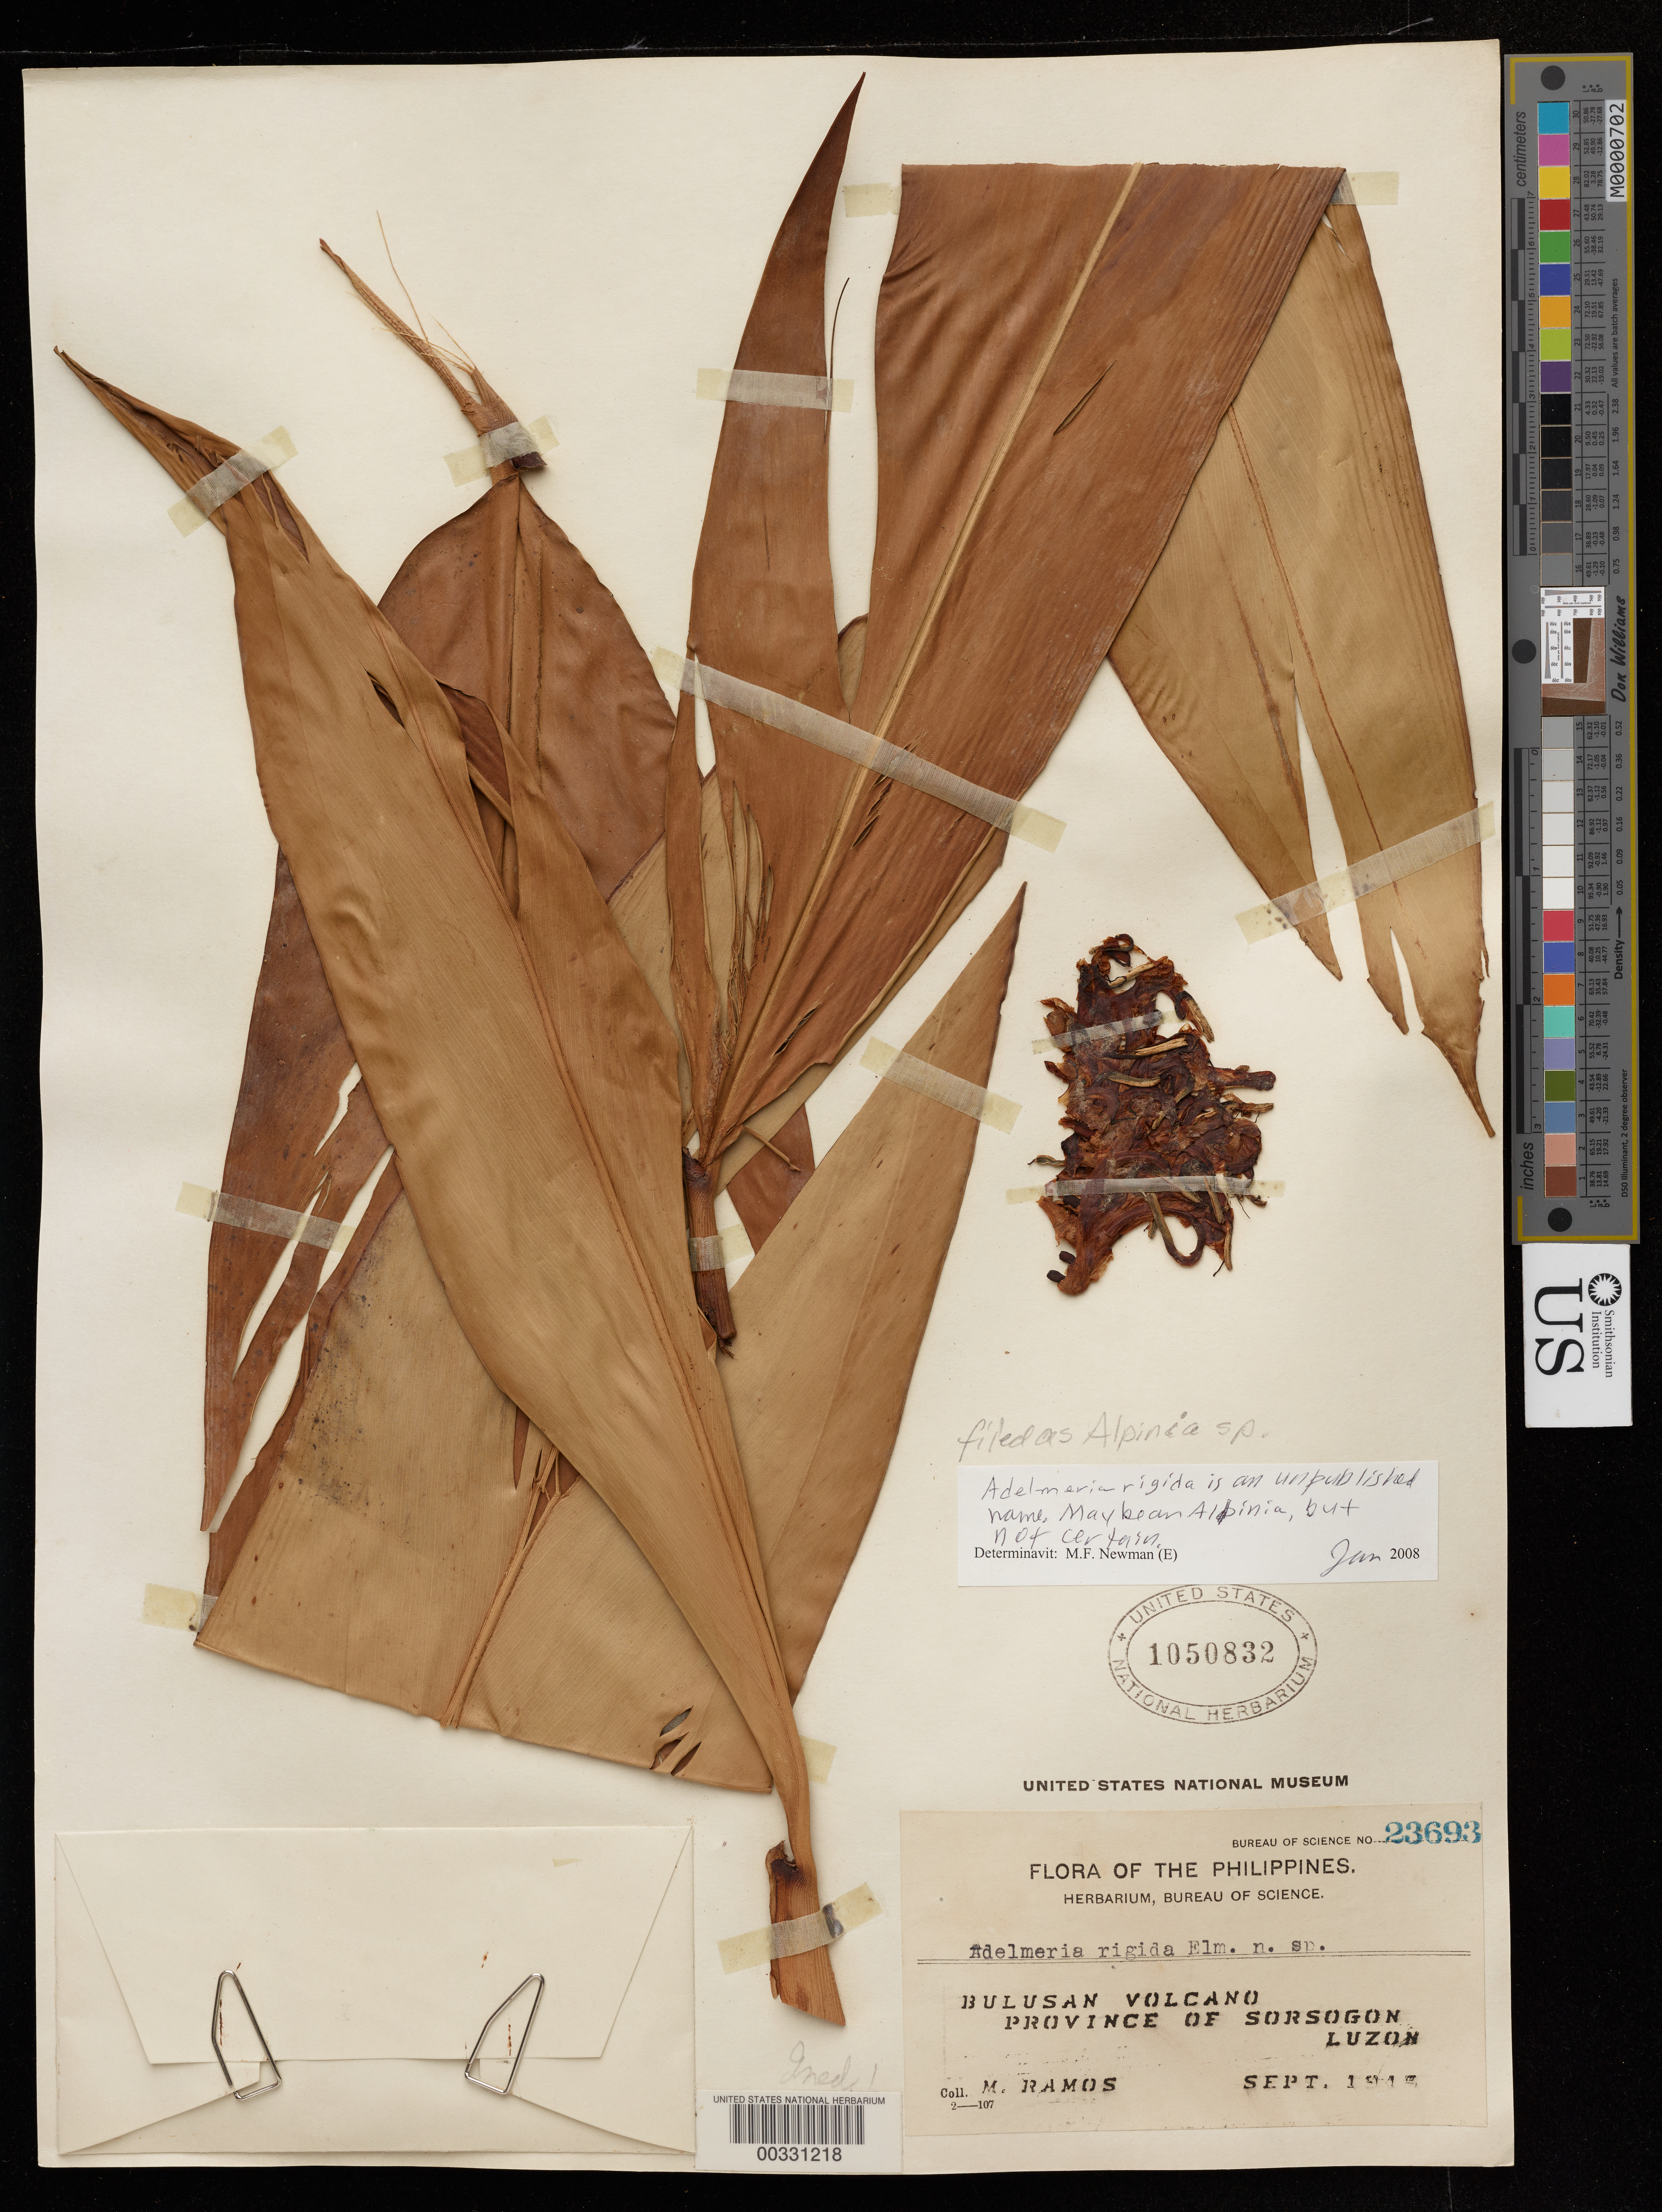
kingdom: Plantae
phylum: Tracheophyta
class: Liliopsida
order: Zingiberales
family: Zingiberaceae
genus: Alpinia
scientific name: Alpinia sp.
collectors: M. Ramos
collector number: Bur. Sci. 23693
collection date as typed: Sep 191-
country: Philippines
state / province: Bicol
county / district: Sorsogon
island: Luzon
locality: Bulusan volcano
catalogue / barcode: US 1050832